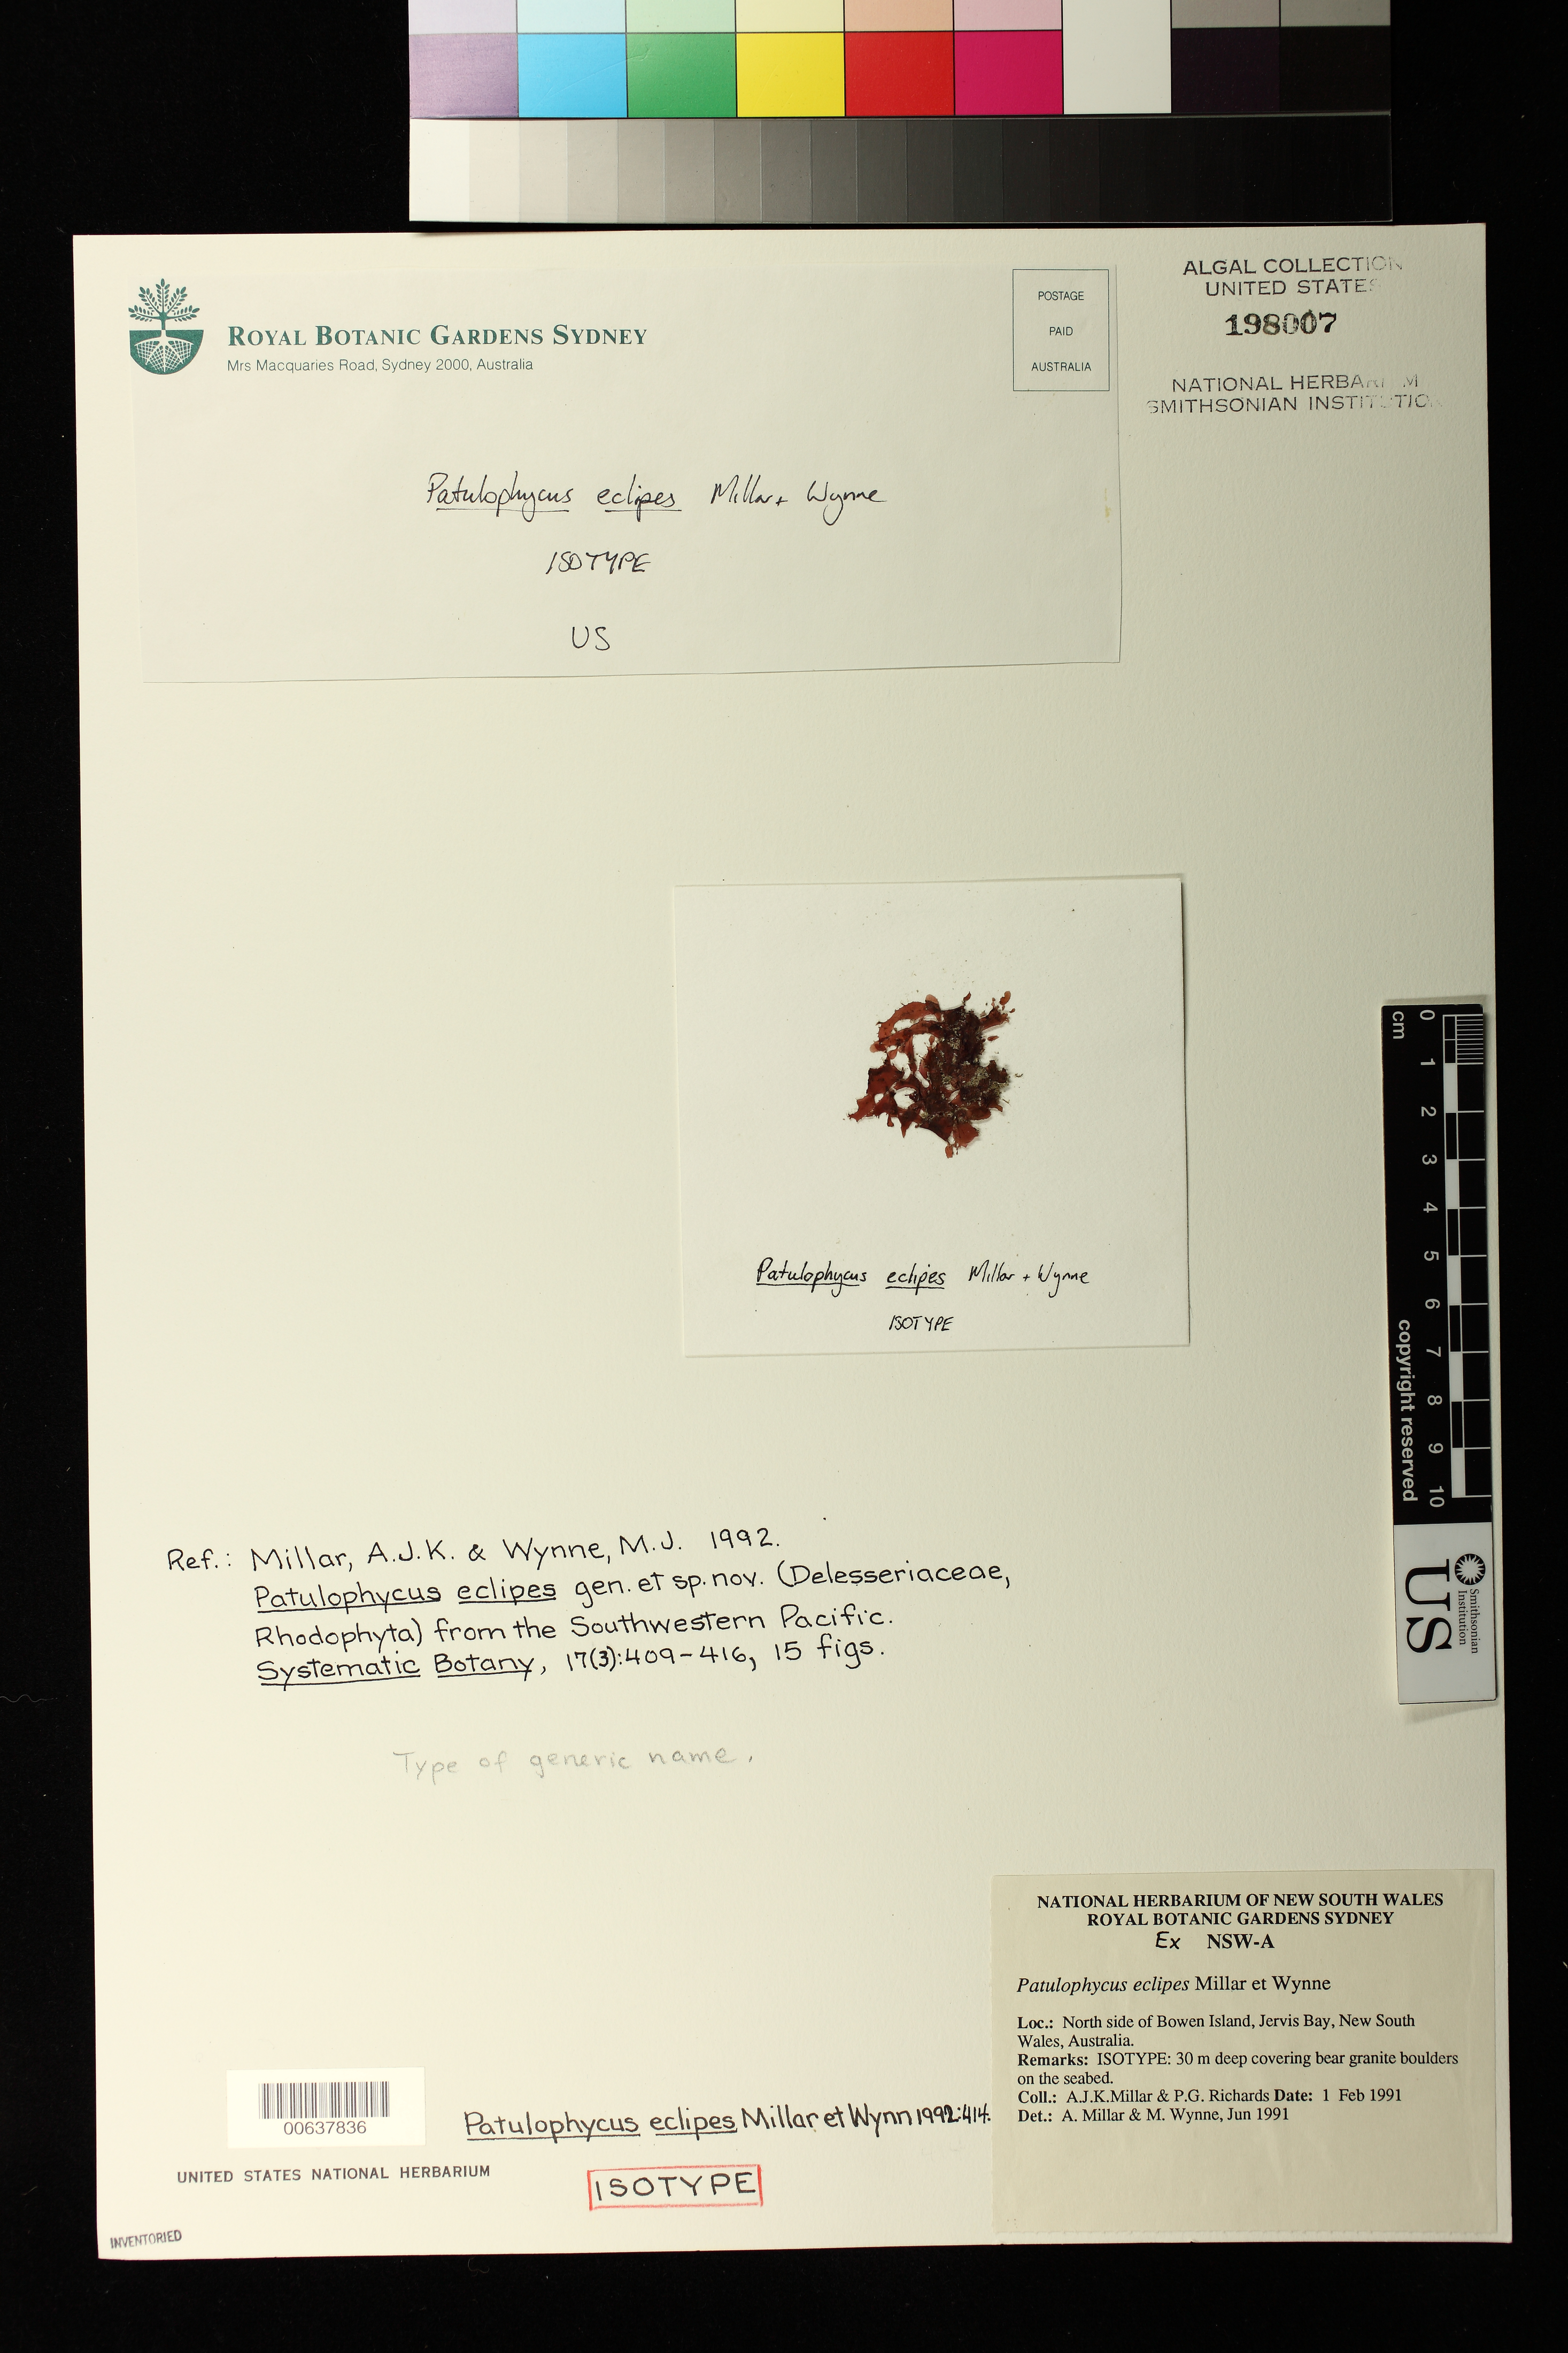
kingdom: Plantae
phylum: Rhodophyta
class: Florideophyceae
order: Ceramiales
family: Delesseriaceae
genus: Patulophycus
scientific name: Patulophycus eclipes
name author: A.J.K. Millar & M.J. Wynne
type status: Isotype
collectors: A. Millar & P. Richards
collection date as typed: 01 Feb 1991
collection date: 1991-02-01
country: Australia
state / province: New South Wales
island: Bowen Island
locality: Jervis Bay, north side of island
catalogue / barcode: US 198007